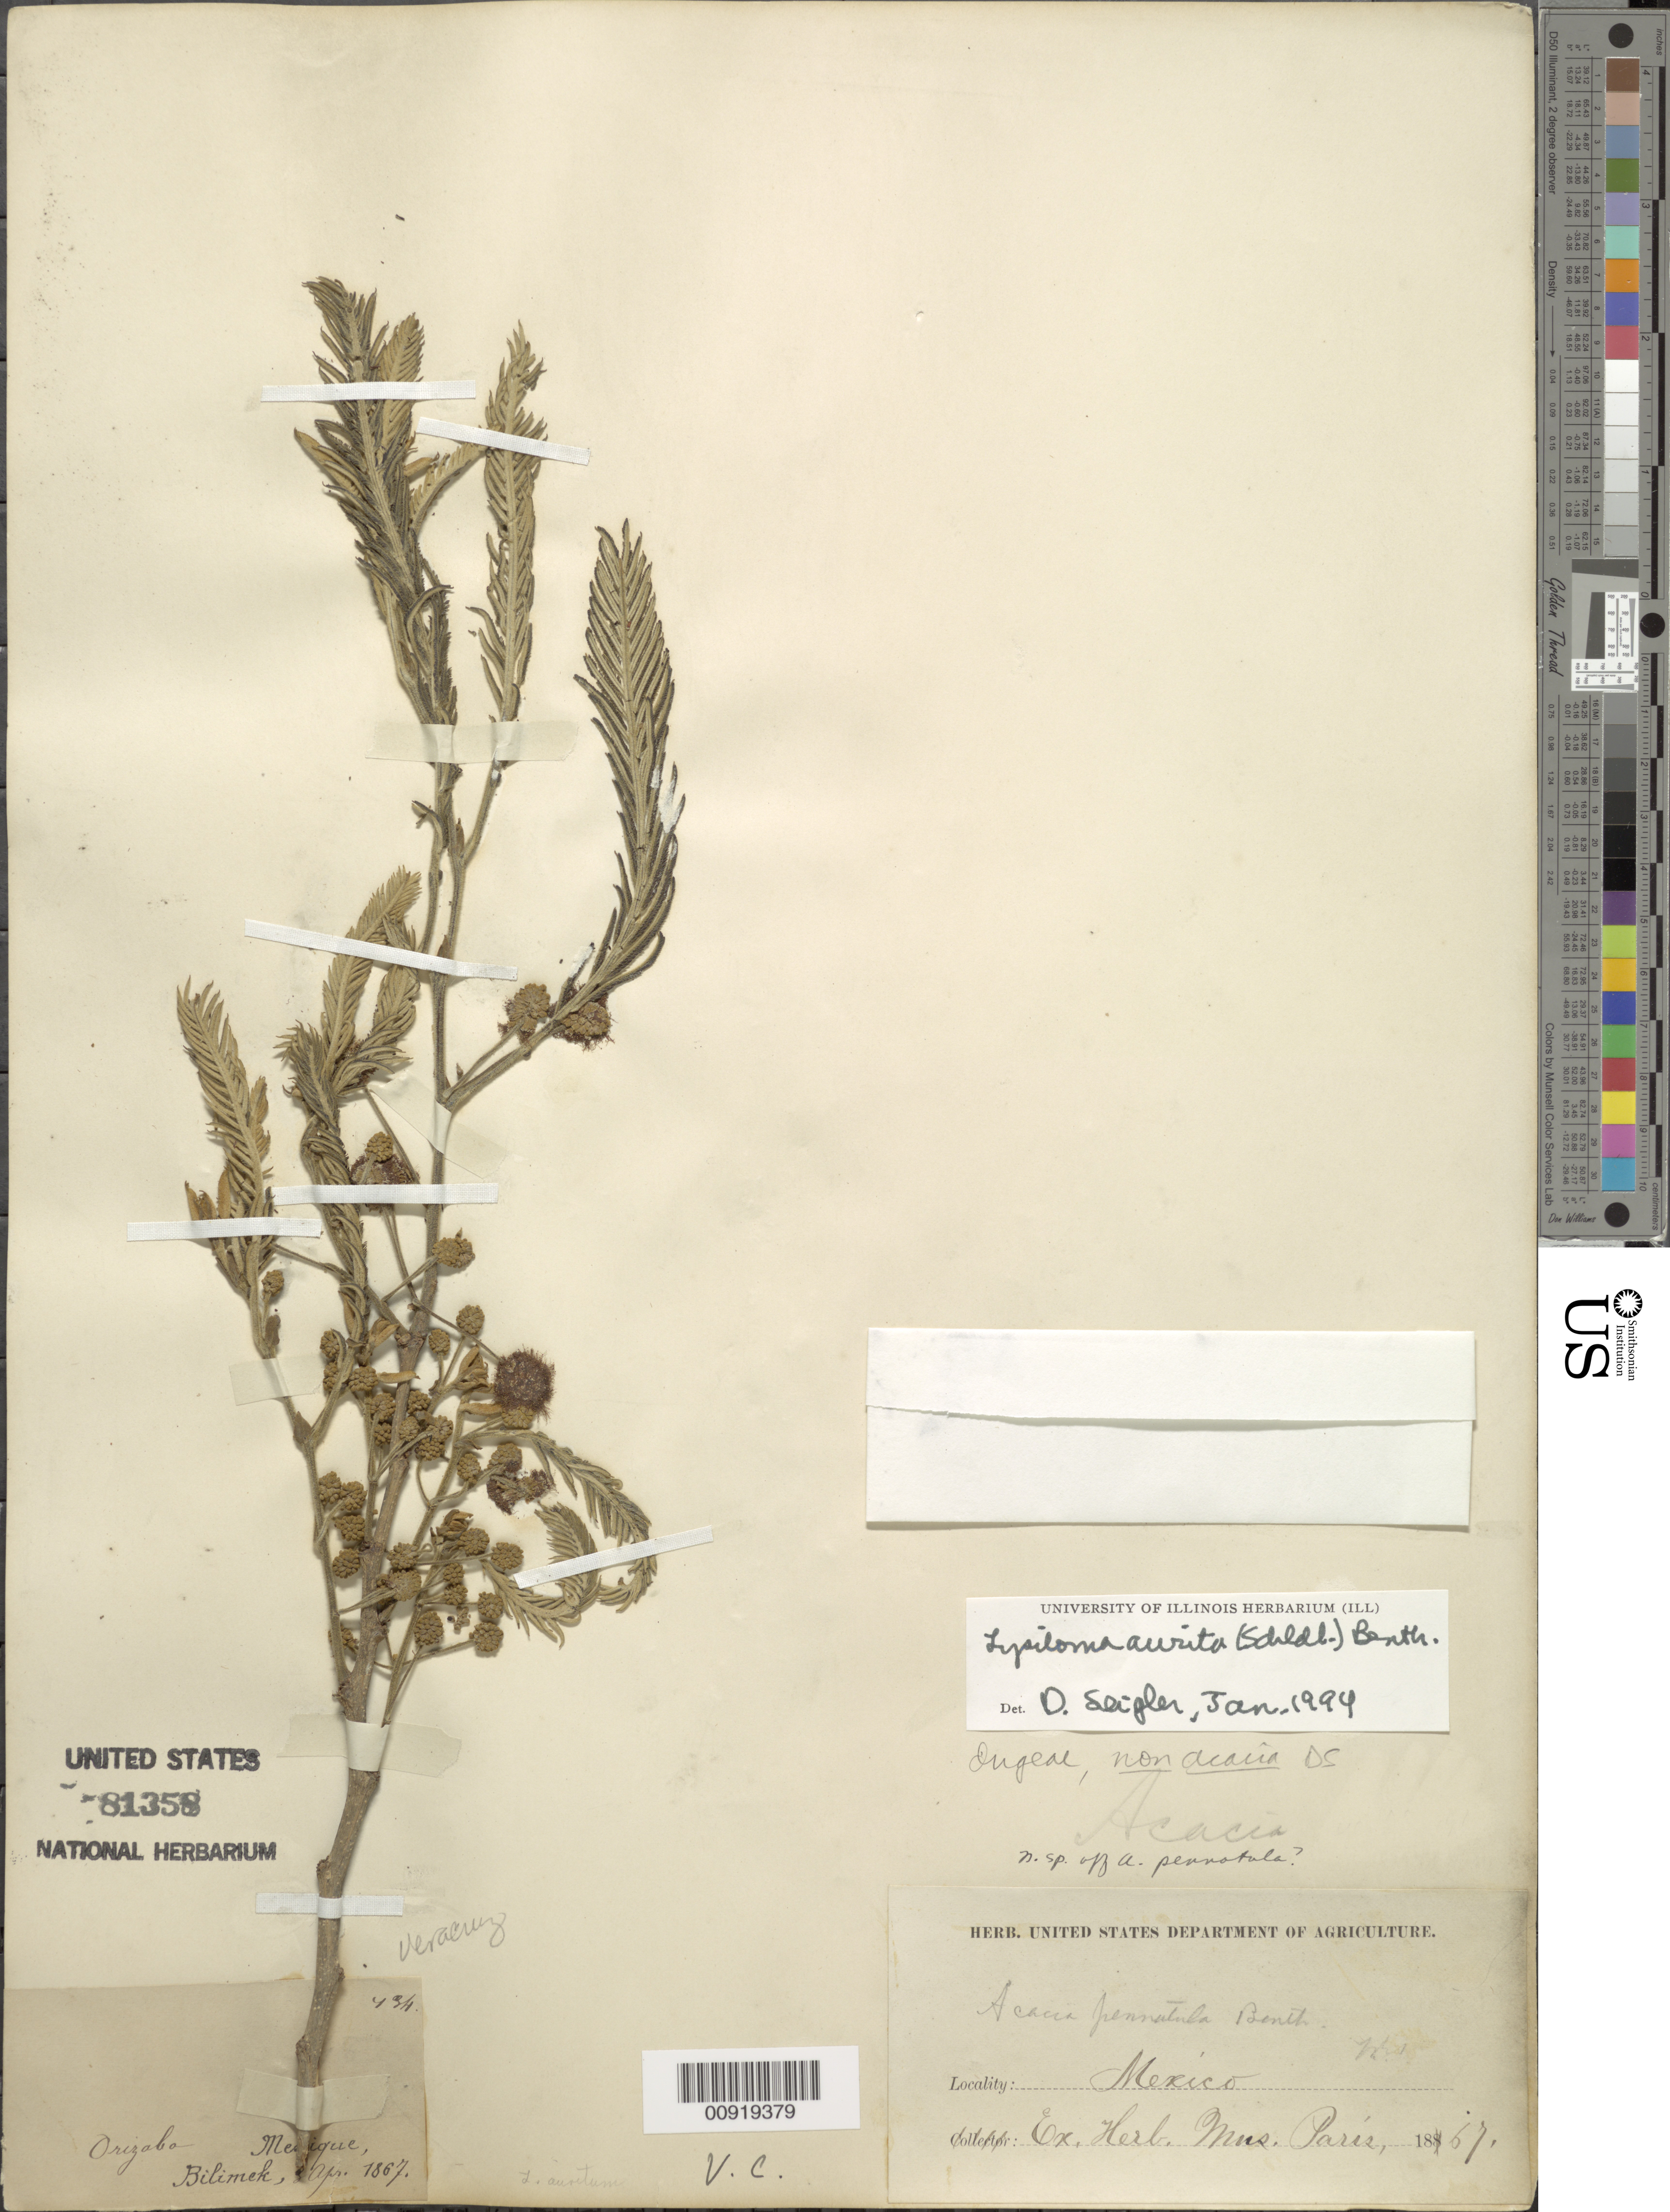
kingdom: Plantae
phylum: Tracheophyta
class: Magnoliopsida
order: Fabales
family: Fabaceae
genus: Lysiloma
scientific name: Lysiloma auritum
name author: (Schltdl.) Benth.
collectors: ex herb. Mus. Paris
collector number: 434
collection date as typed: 03 Apr 1867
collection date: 1867-04-03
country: Mexico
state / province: Veracruz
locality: Orizaba.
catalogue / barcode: US 81358